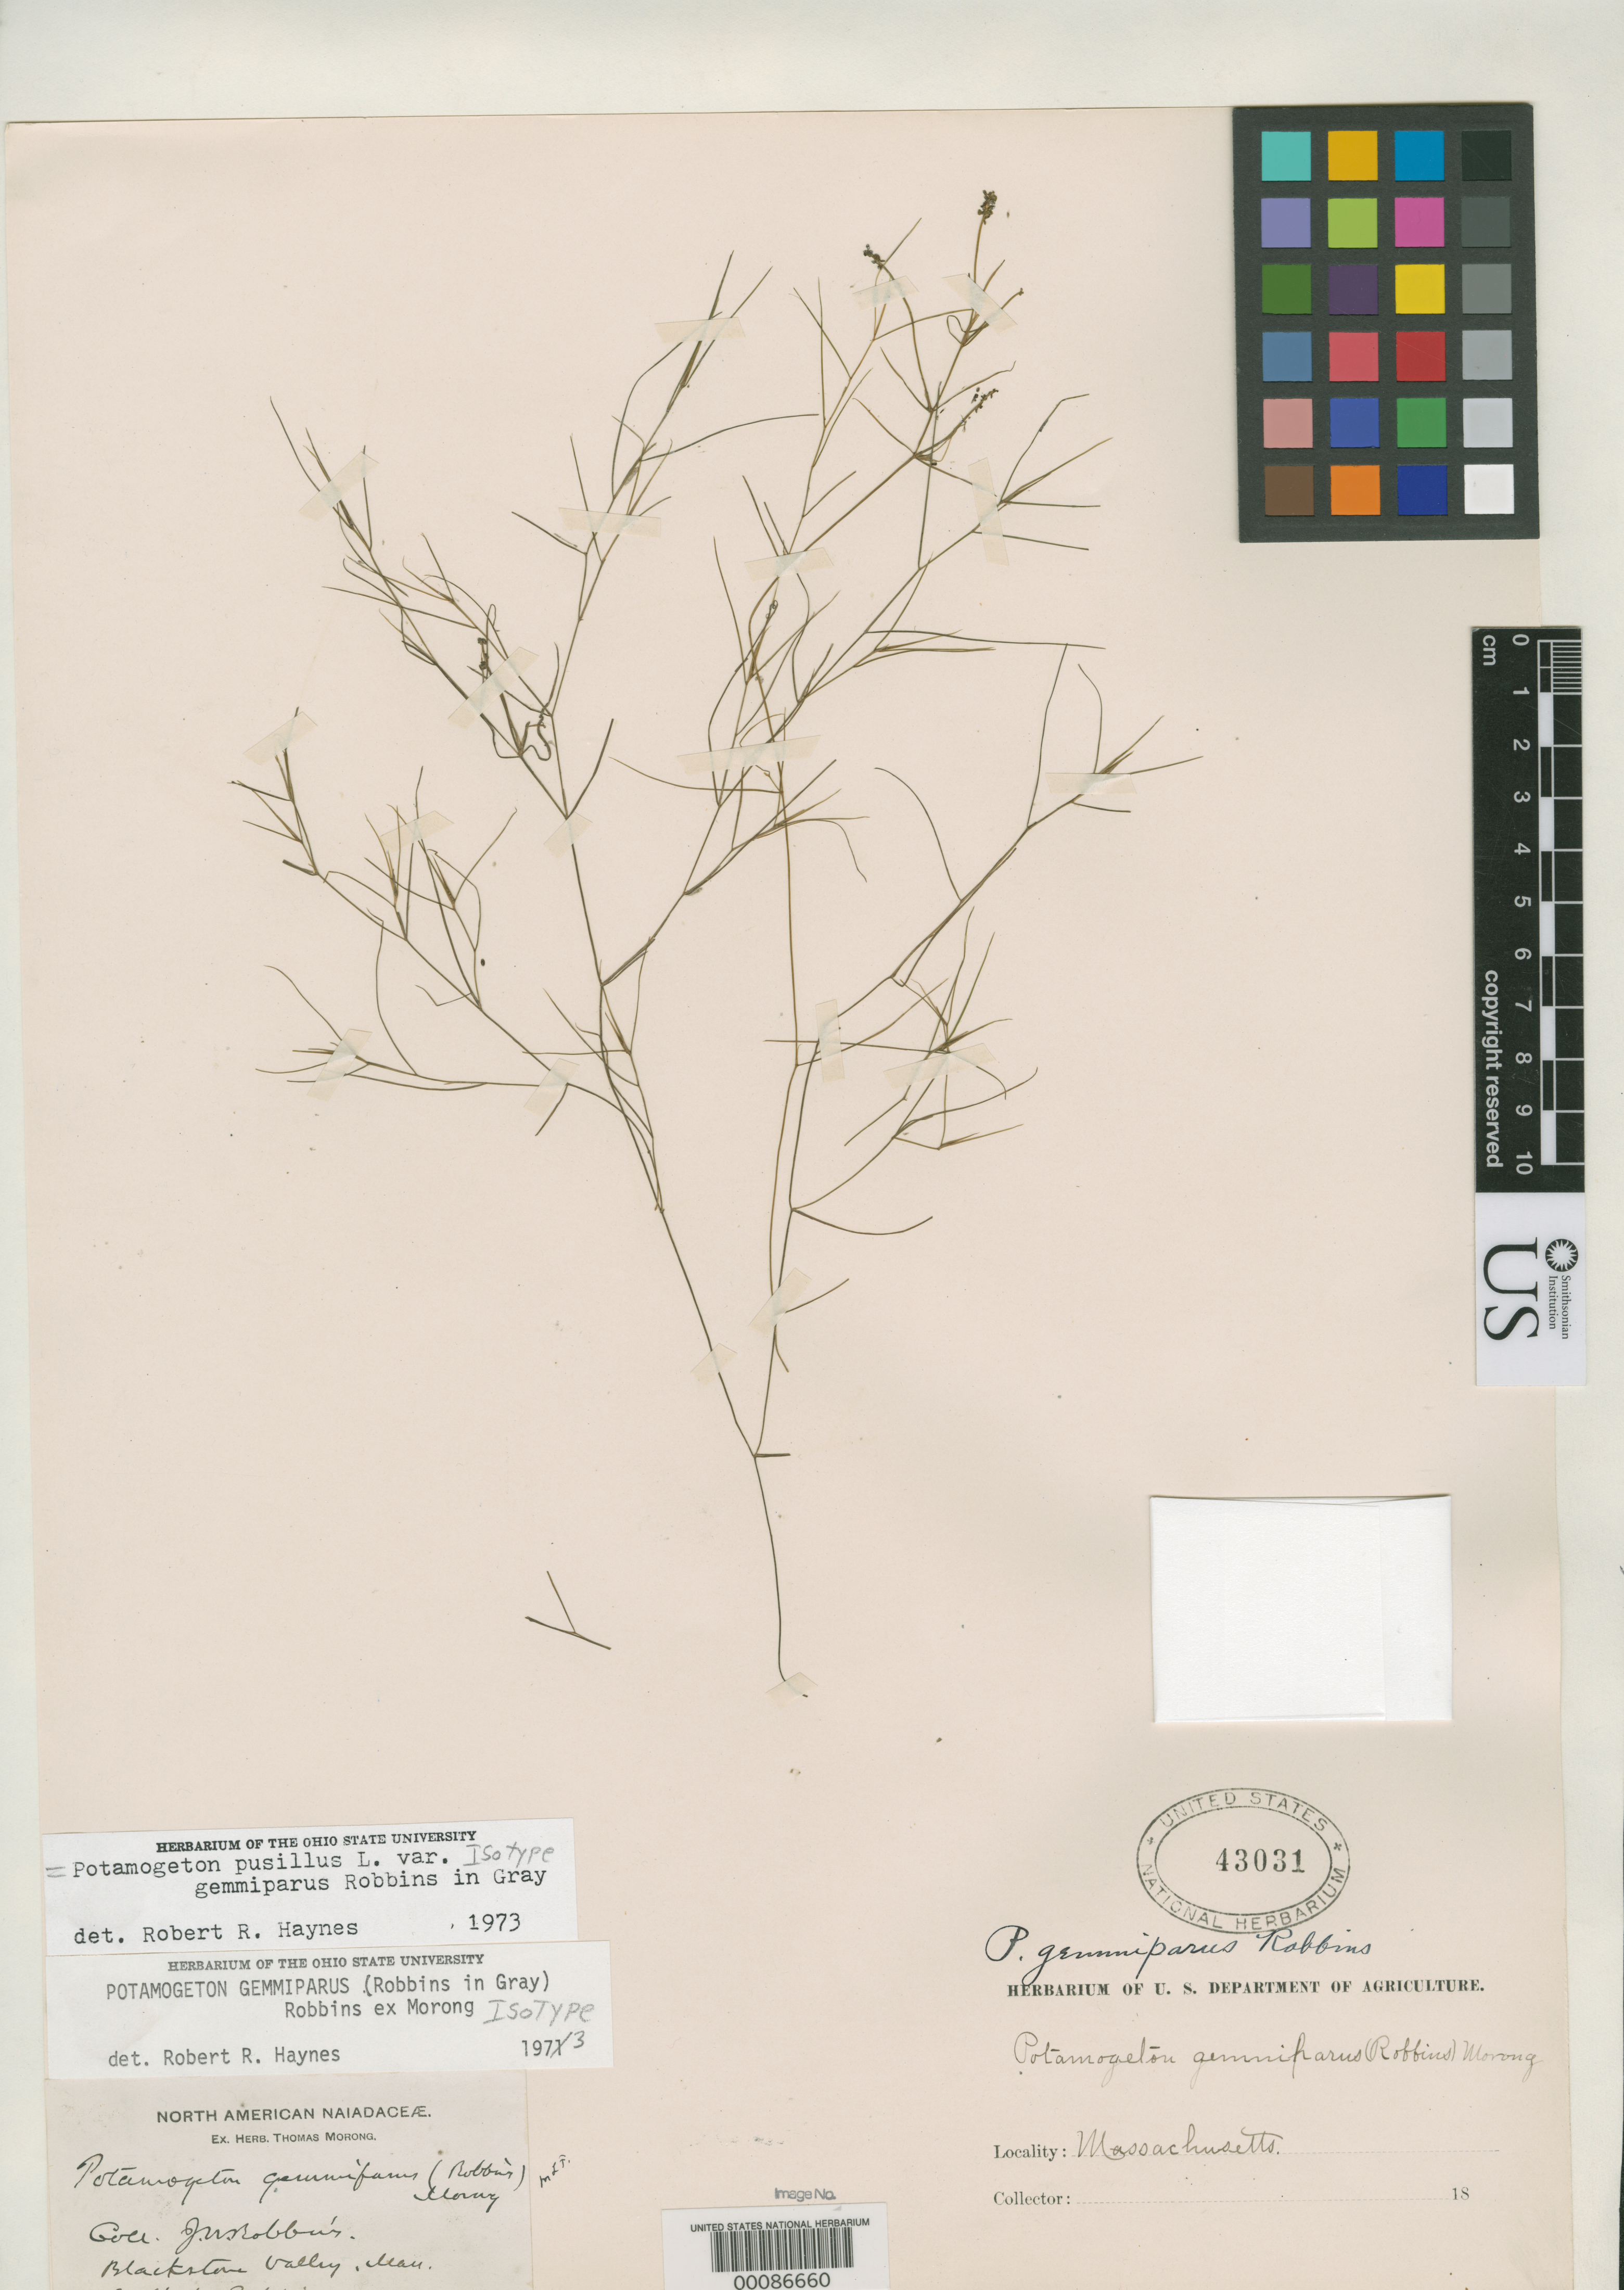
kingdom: Plantae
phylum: Tracheophyta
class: Liliopsida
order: Alismatales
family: Potamogetonaceae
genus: Potamogeton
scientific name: Potamogeton gemmiparus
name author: J.W. Robbins in A. Gray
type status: Isotype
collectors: J. W. Robbins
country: United States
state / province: Massachusetts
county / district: Worcester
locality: Blackstone Valley.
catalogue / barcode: US 43031